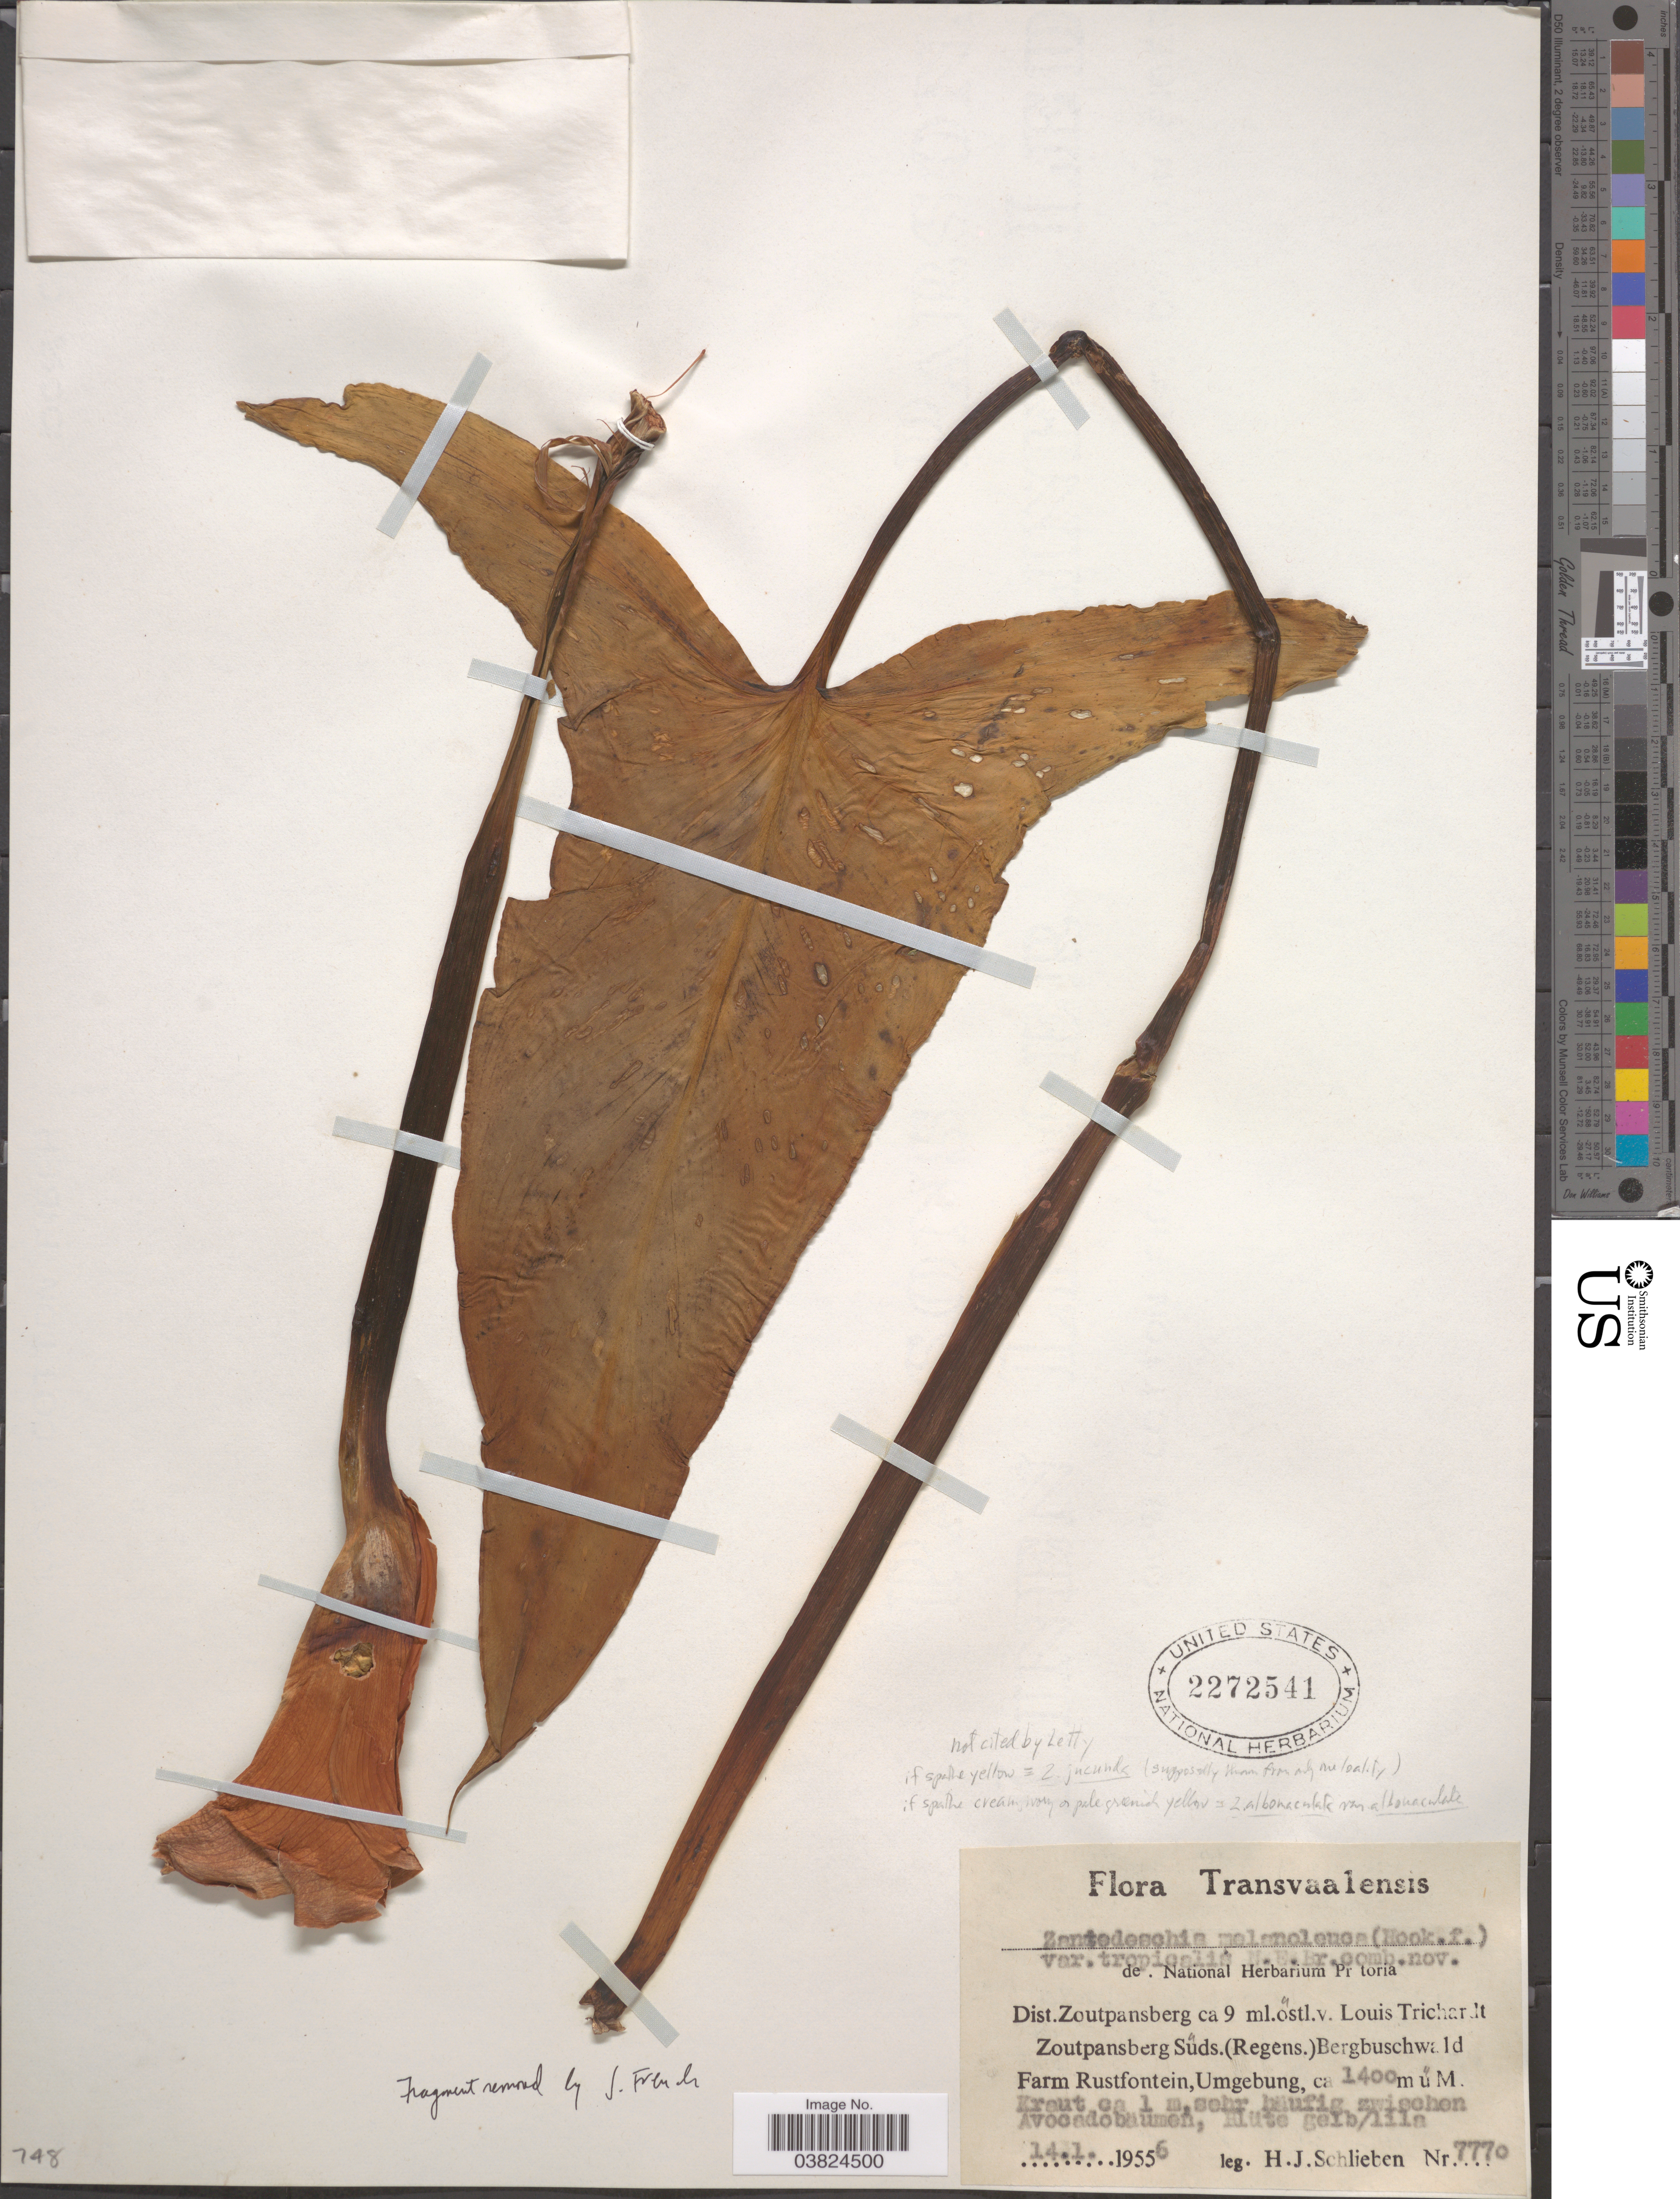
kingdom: Plantae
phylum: Tracheophyta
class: Liliopsida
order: Alismatales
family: Araceae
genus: Zantedeschia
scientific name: Zantedeschia albomaculata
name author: (Hook.) Baill.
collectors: H. J. Schlieben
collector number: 7770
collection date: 1956-01-14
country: South Africa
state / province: Limpopo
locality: Transvaalensis. Dist. Zoutpansberg ca 9 ml.oustl.v. Louis Trichardt Zoutpansberg Suds.(Regens.)Bergbuschwald Farm Rustfontein, Umgebung.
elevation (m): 1400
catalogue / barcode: US 2272541